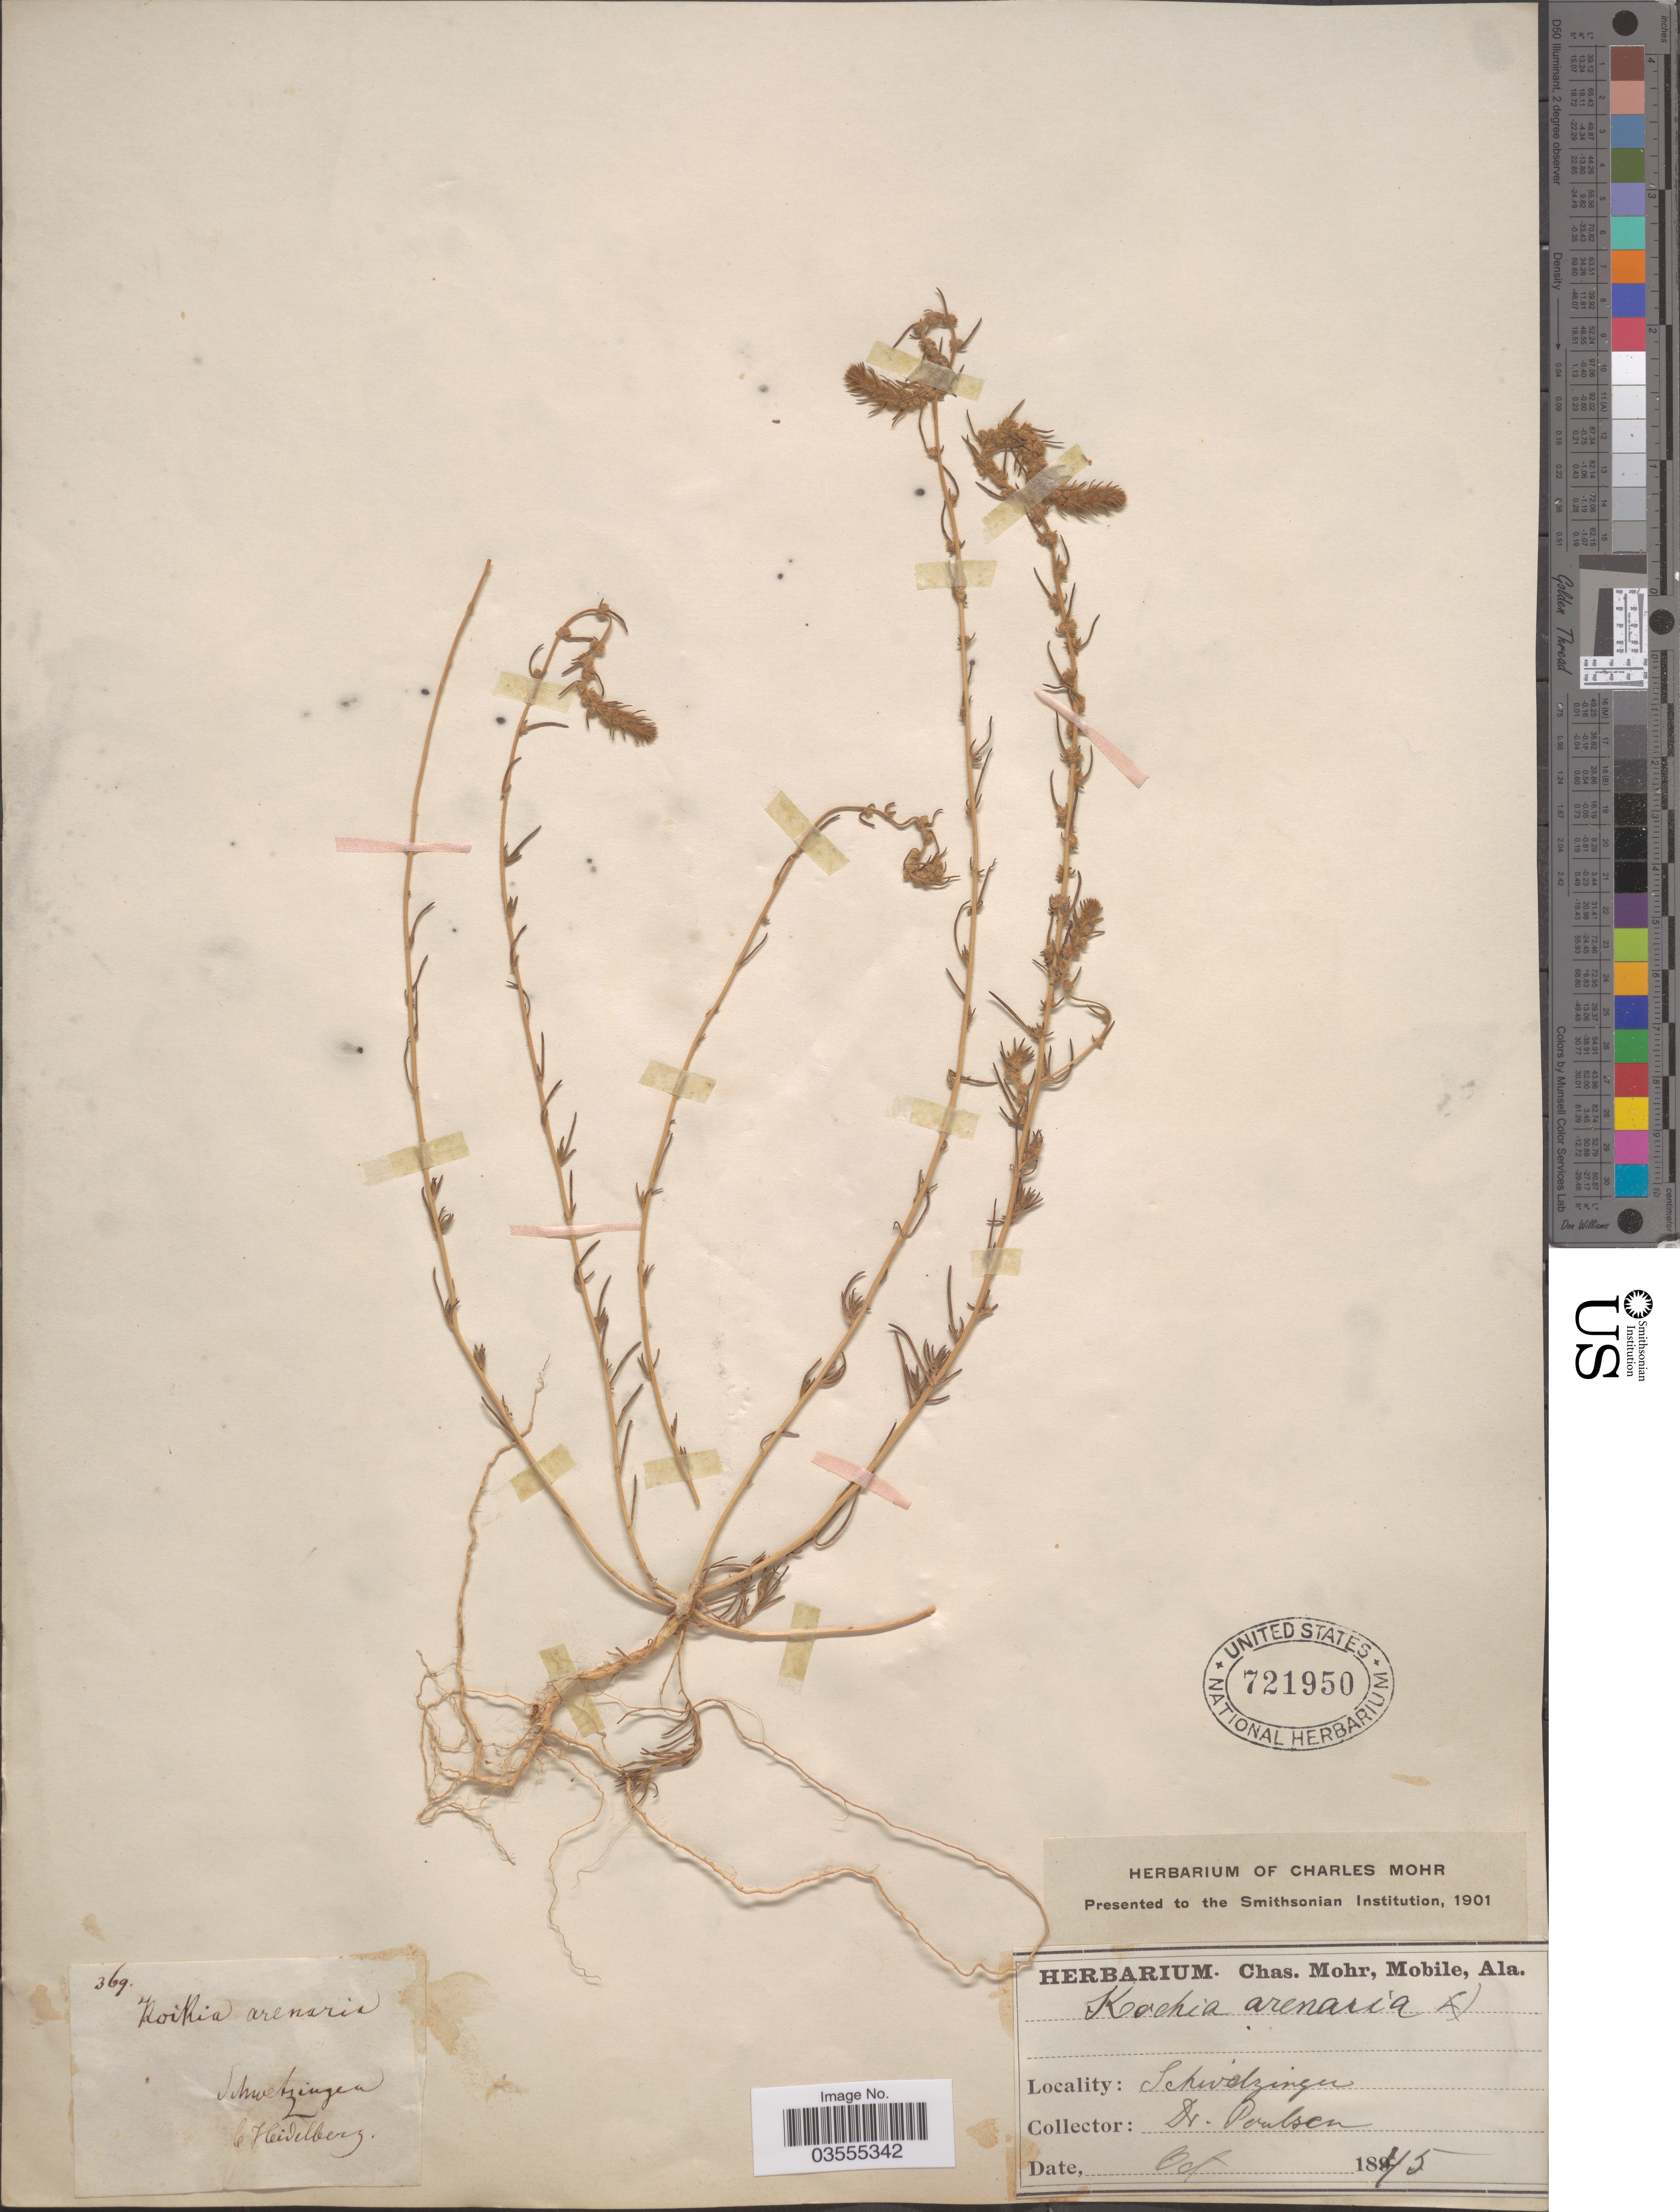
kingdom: Plantae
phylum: Tracheophyta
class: Magnoliopsida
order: Caryophyllales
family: Amaranthaceae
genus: Bassia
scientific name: Bassia laniflora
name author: (S.G. Gmel.) A.J. Scott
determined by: Strong, Mark T., (BOT), Smithsonian Institution - National Museum of Natural History (UNITED STATES)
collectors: -- Poulsen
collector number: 369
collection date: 1845-10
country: Germany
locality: Swetzingen. Heidelberg.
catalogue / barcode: US 721950